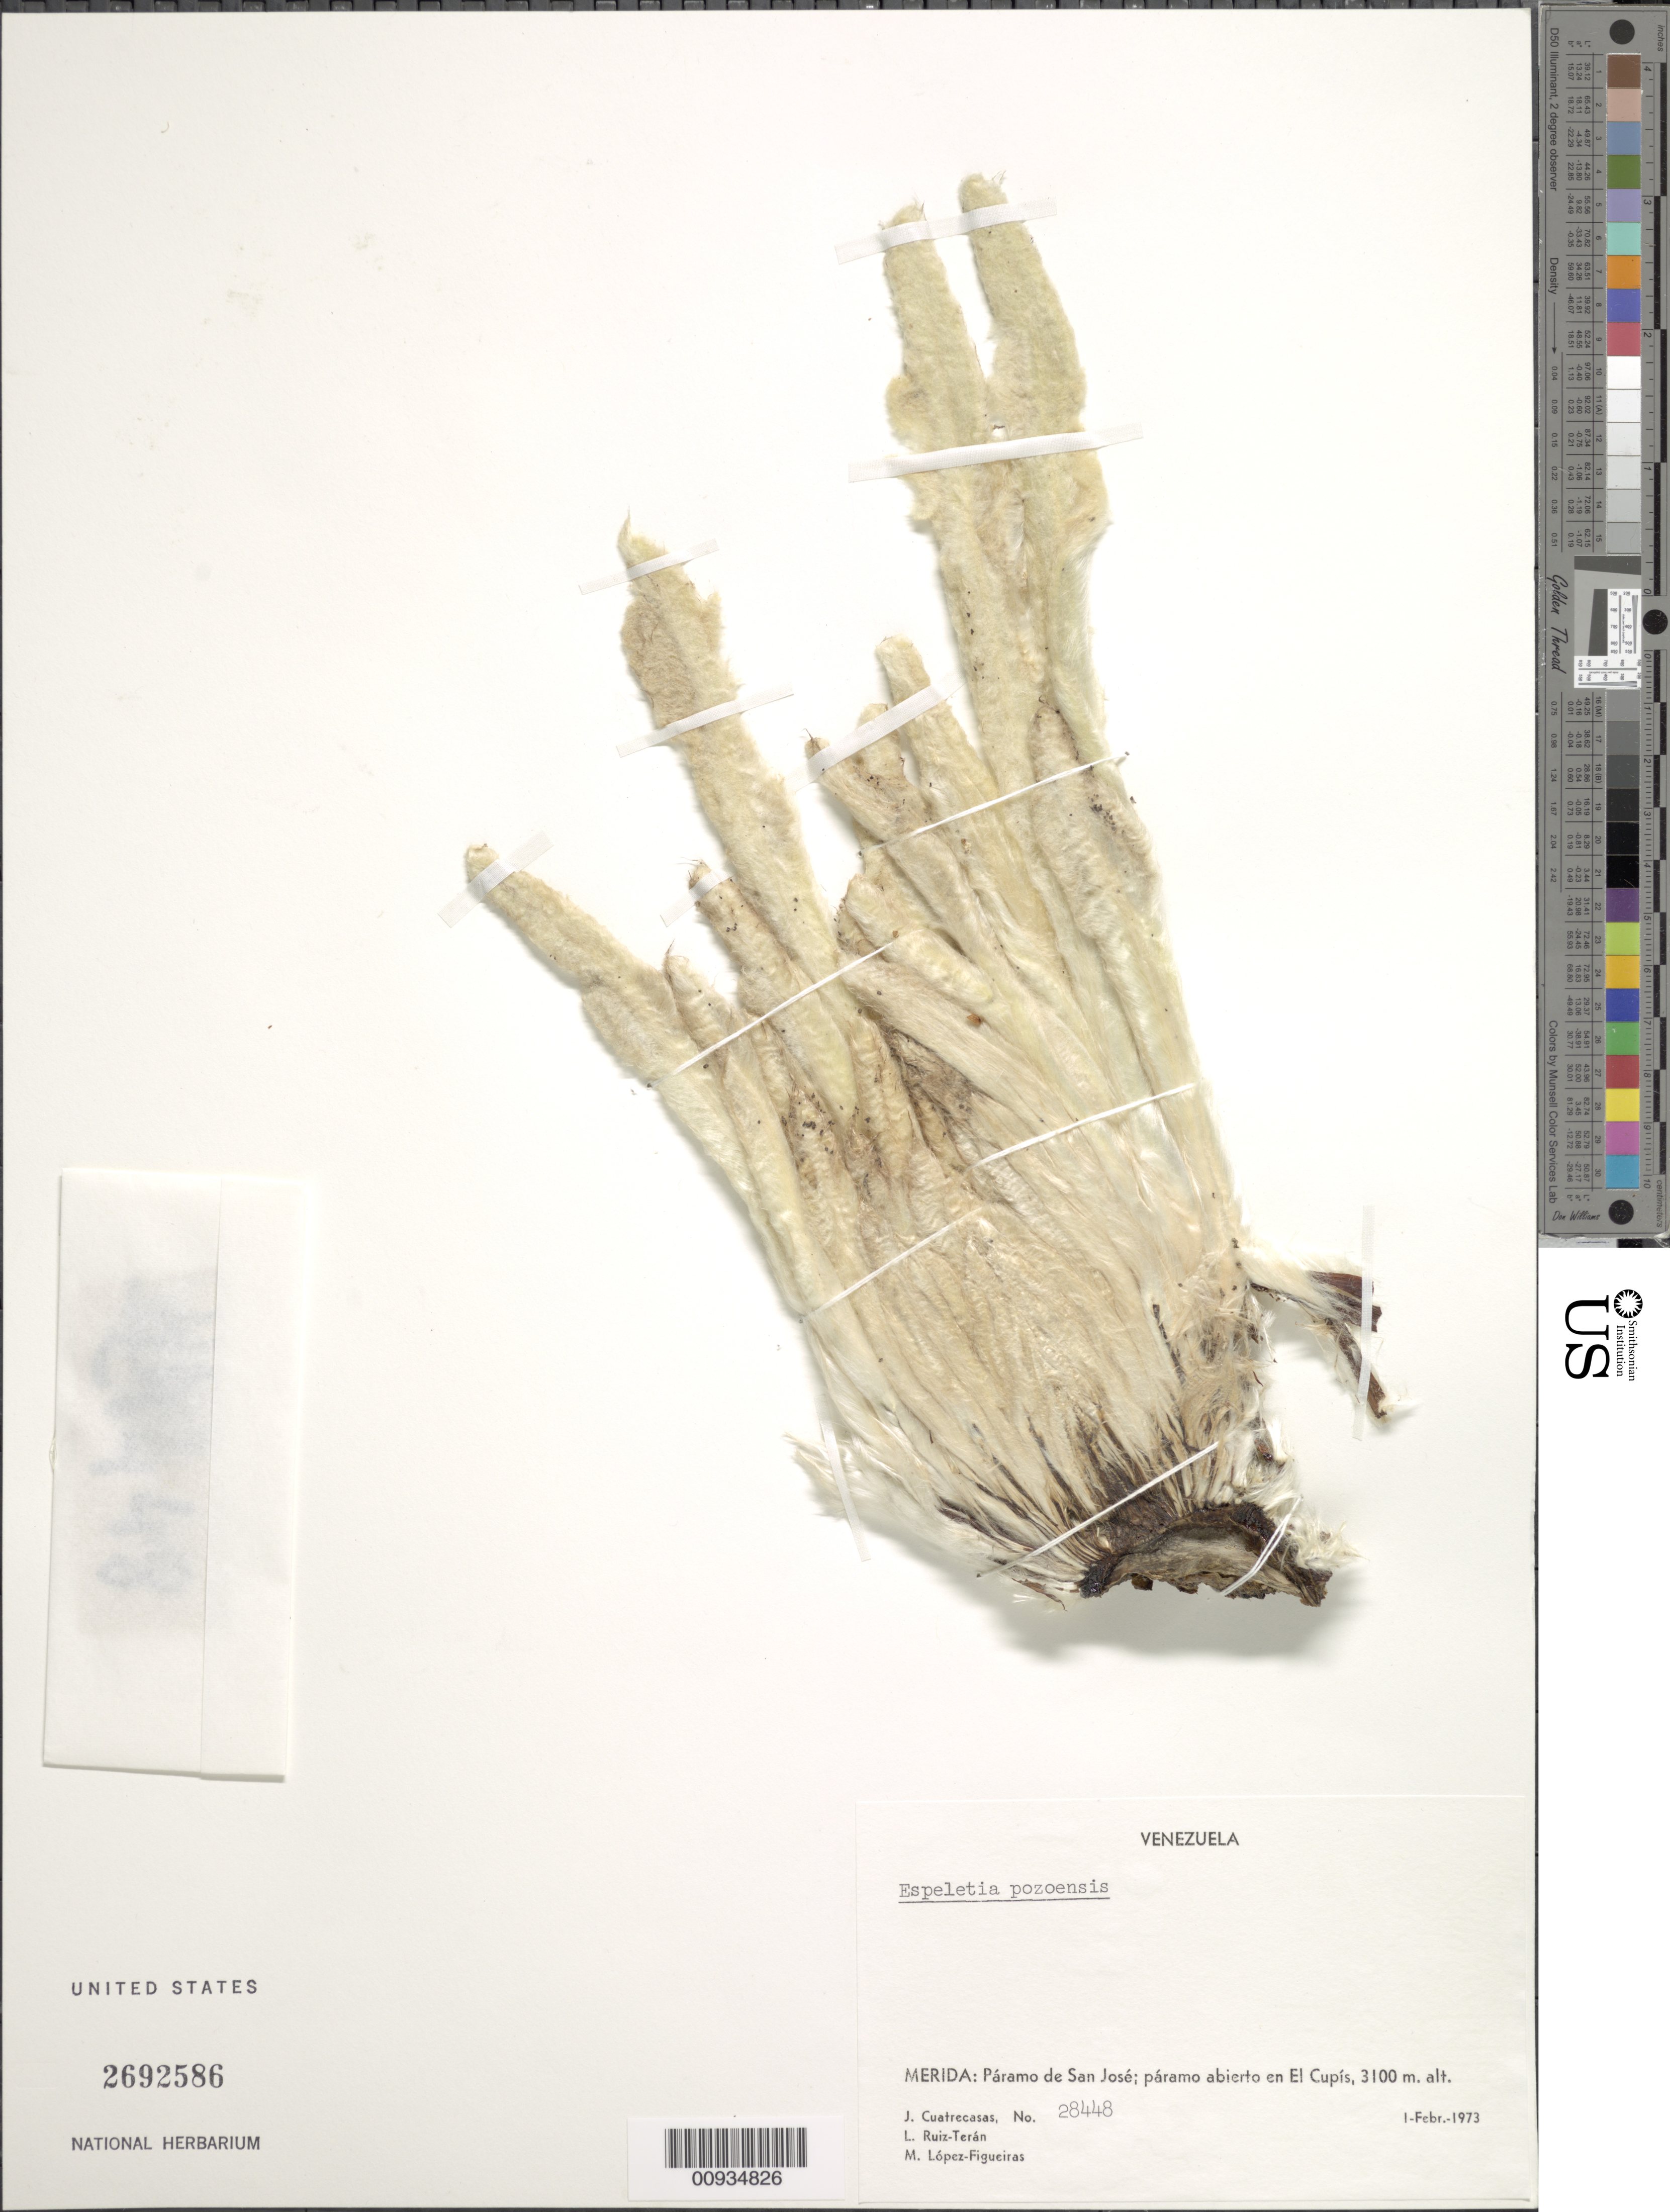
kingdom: Plantae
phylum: Tracheophyta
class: Magnoliopsida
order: Asterales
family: Asteraceae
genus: Espeletiopsis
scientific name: Espeletiopsis pozoensis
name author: (Cuatrec.) Cuatrec.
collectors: J. Cuatrecasas, L. E. Ruíz-Terán & M. López Figueiras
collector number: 28448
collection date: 1973-02-01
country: Venezuela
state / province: Mérida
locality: Paramo de San Jose, paramo abierto en El Cupis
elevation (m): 3100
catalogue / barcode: US 2692586